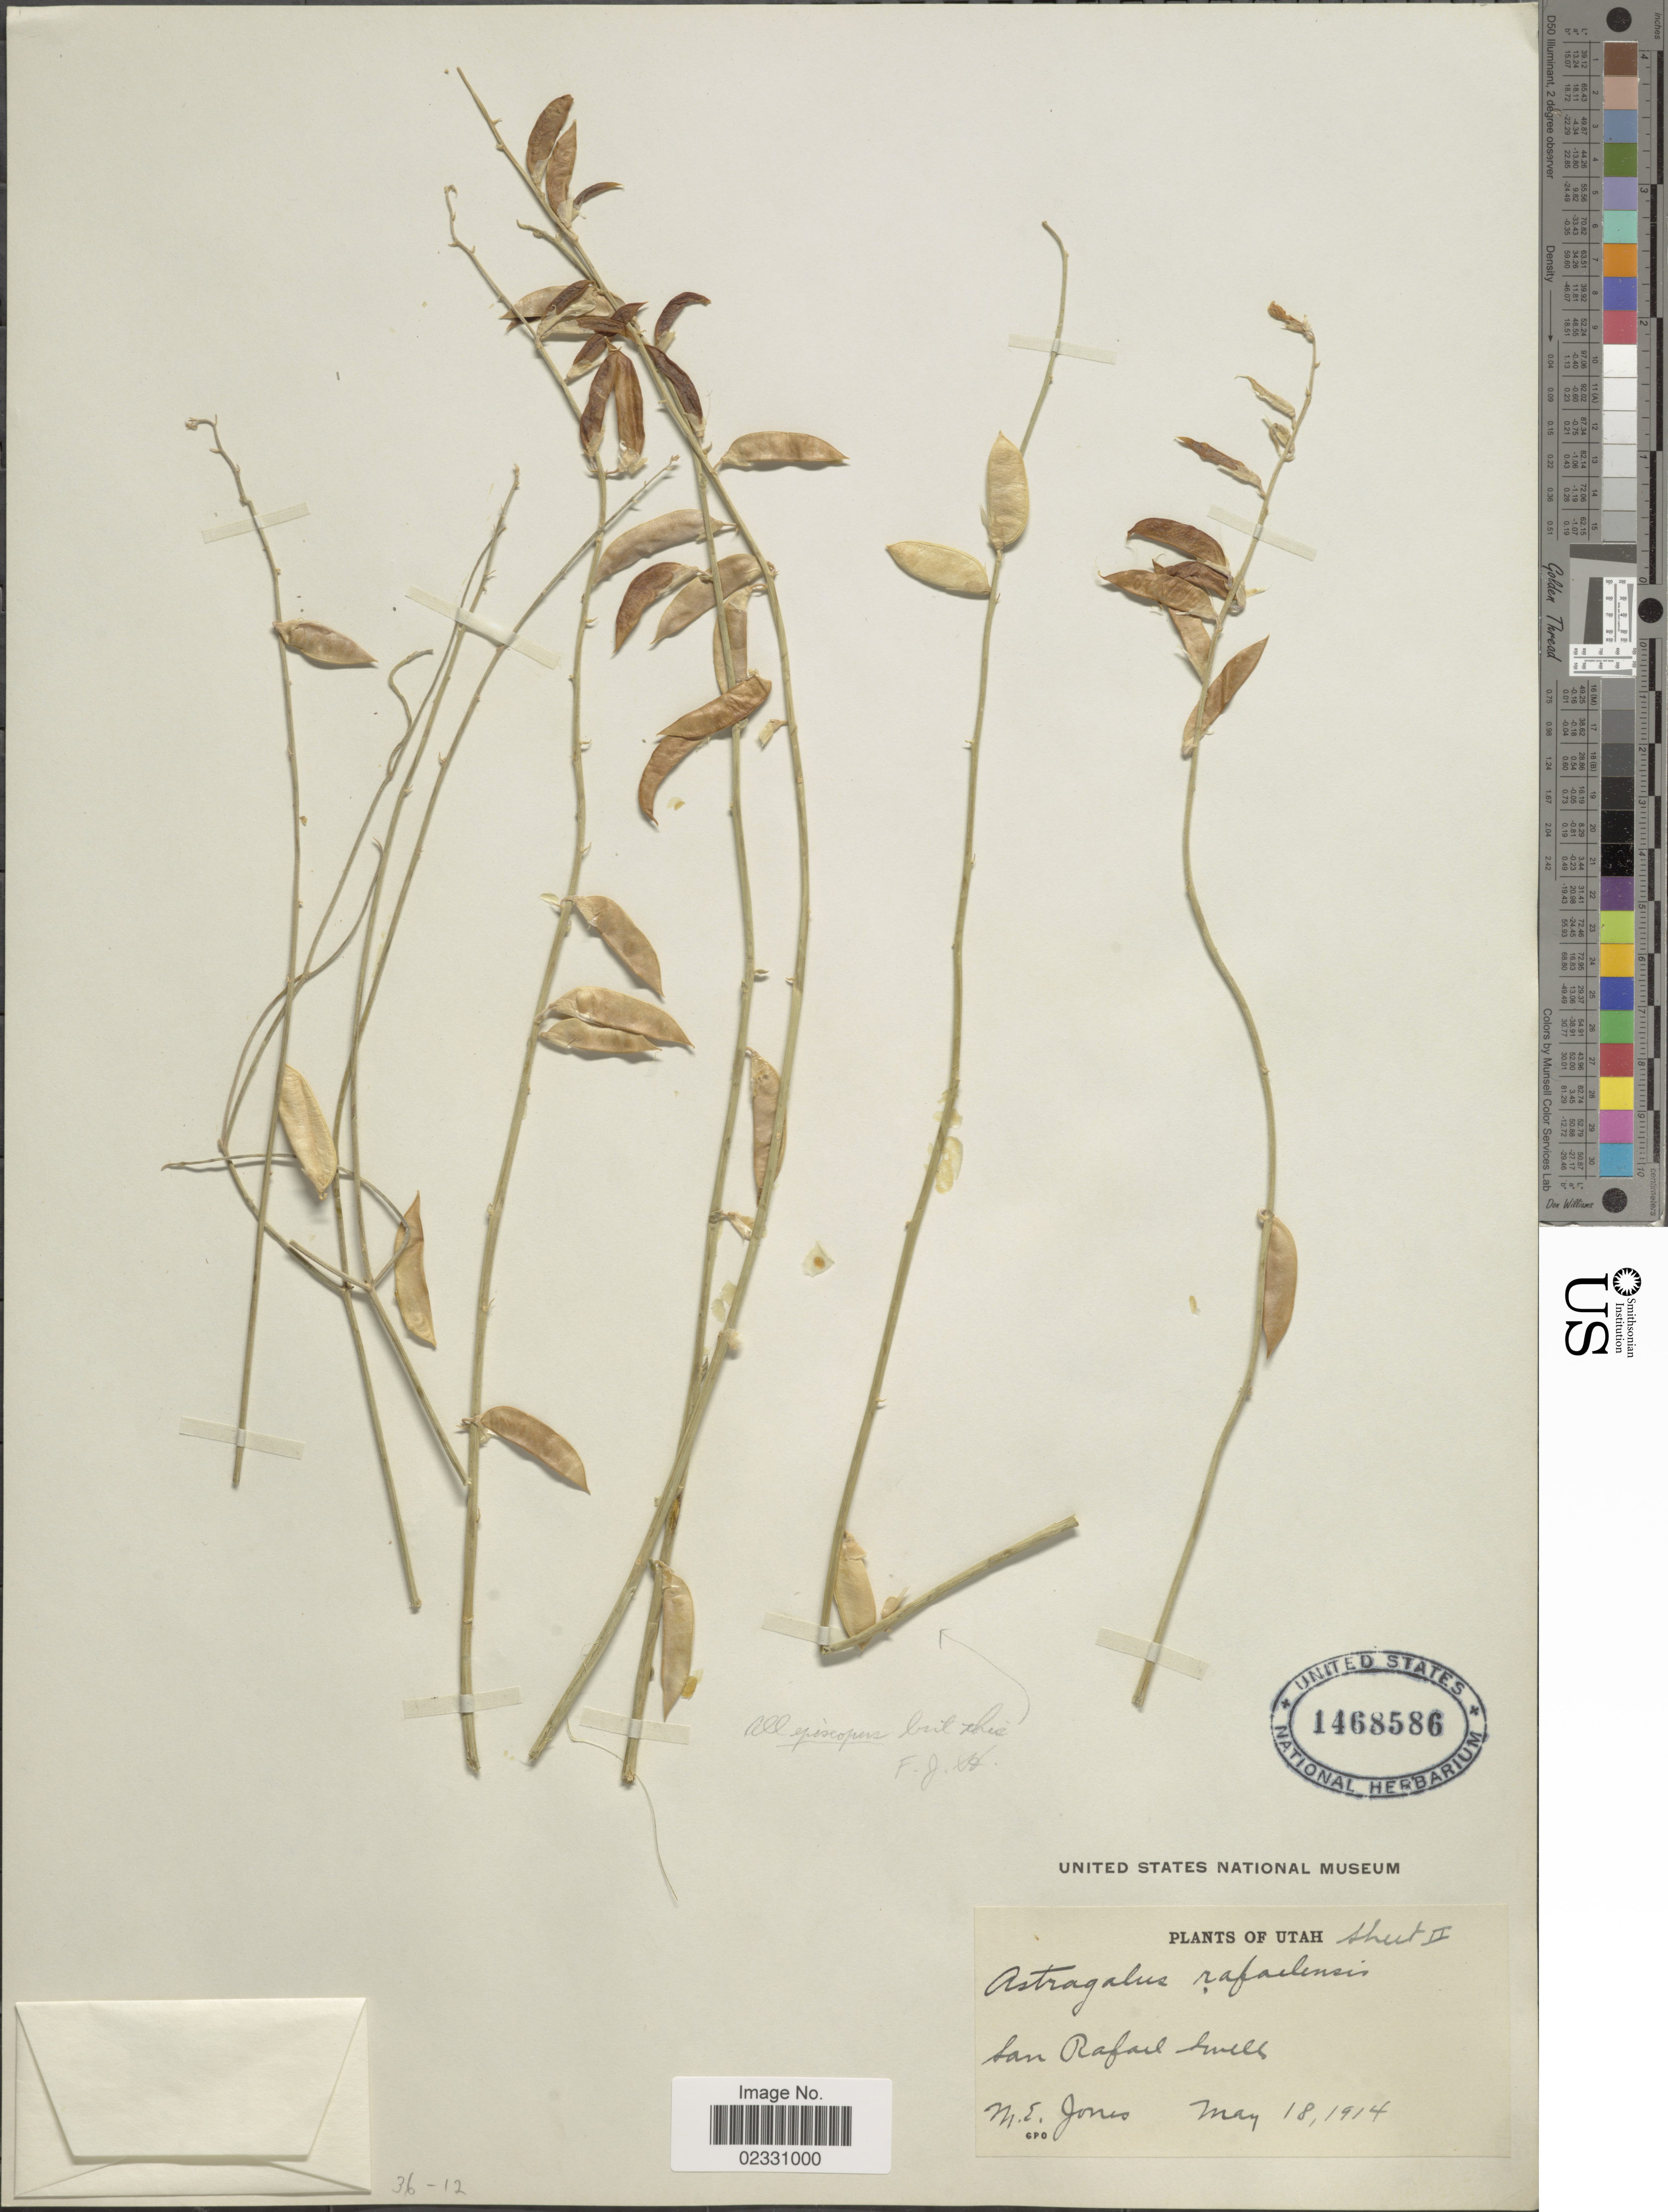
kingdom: Plantae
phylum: Tracheophyta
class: Magnoliopsida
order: Fabales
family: Fabaceae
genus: Astragalus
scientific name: Astragalus episcopus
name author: S. Watson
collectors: M. E. Jones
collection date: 1914-05-18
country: United States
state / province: Utah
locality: San Rafael Swell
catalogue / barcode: US 1468586